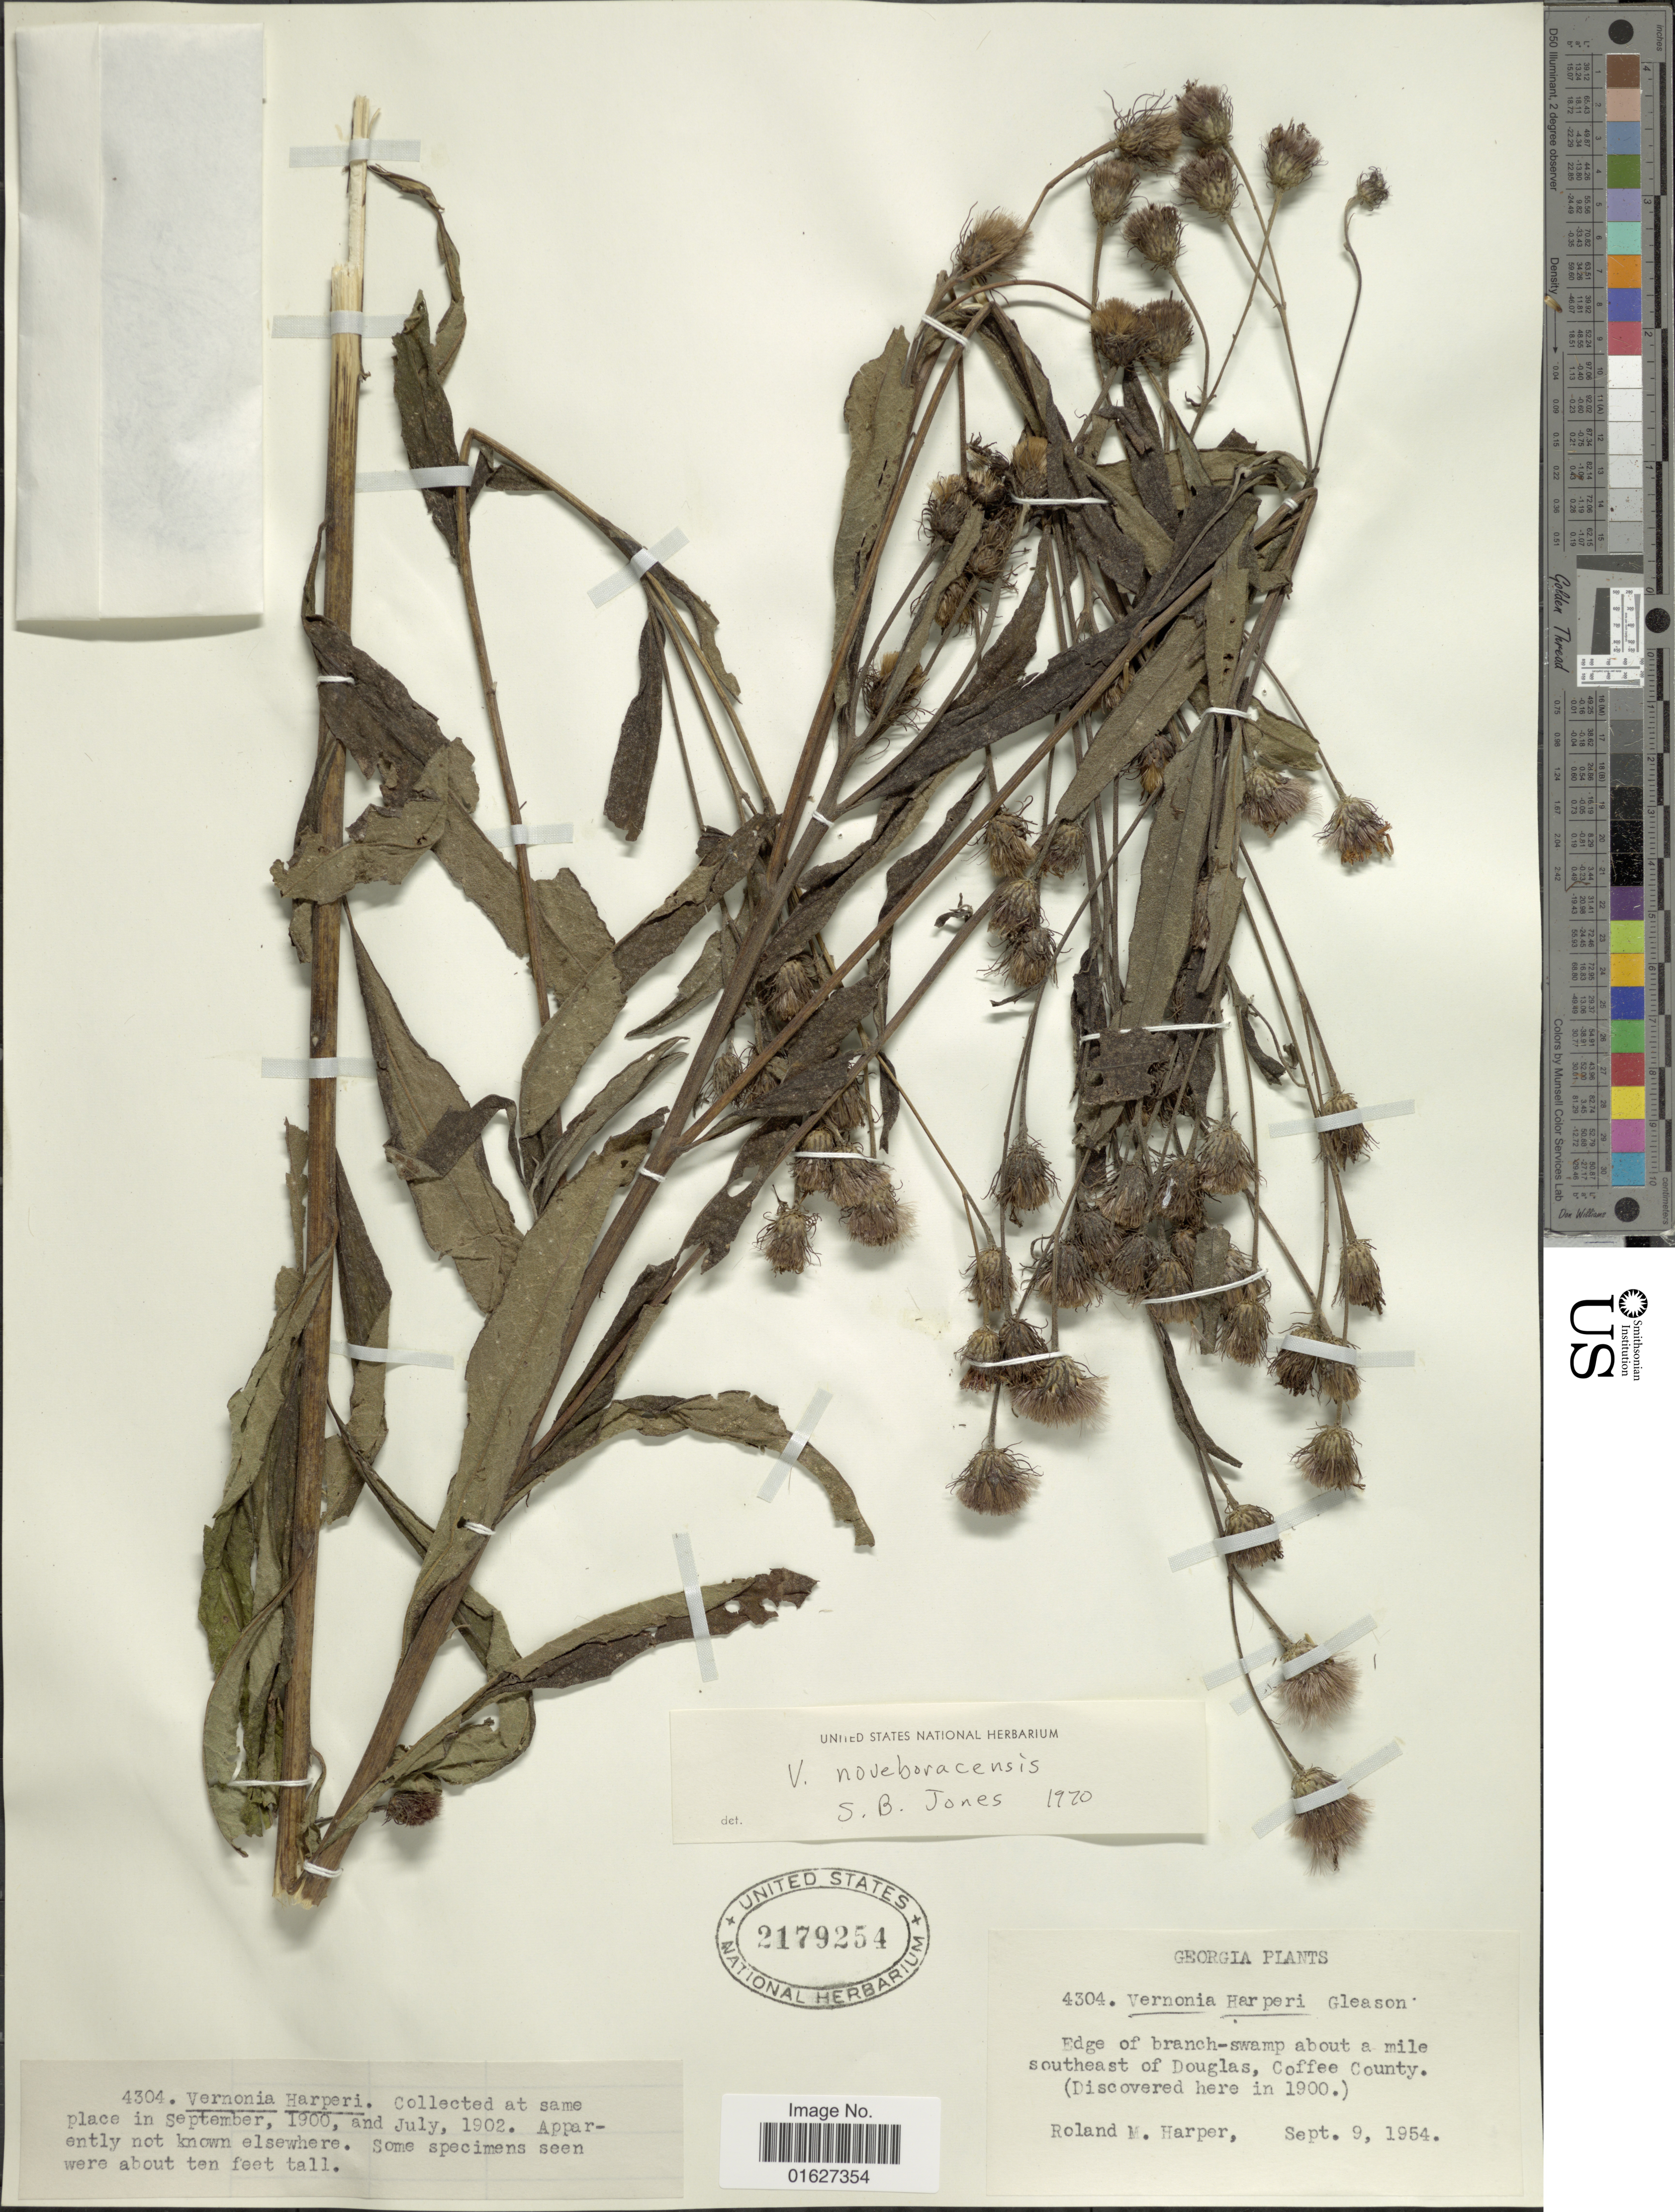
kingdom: Plantae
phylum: Tracheophyta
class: Magnoliopsida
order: Asterales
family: Asteraceae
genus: Vernonia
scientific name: Vernonia noveboracensis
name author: (L.) Michx.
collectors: R. M. Harper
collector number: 4304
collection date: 1954-09-09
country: United States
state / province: Georgia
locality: Edge of branch-swamp about a mile southeast of Douglas, Coffee County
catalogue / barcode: US 2179254